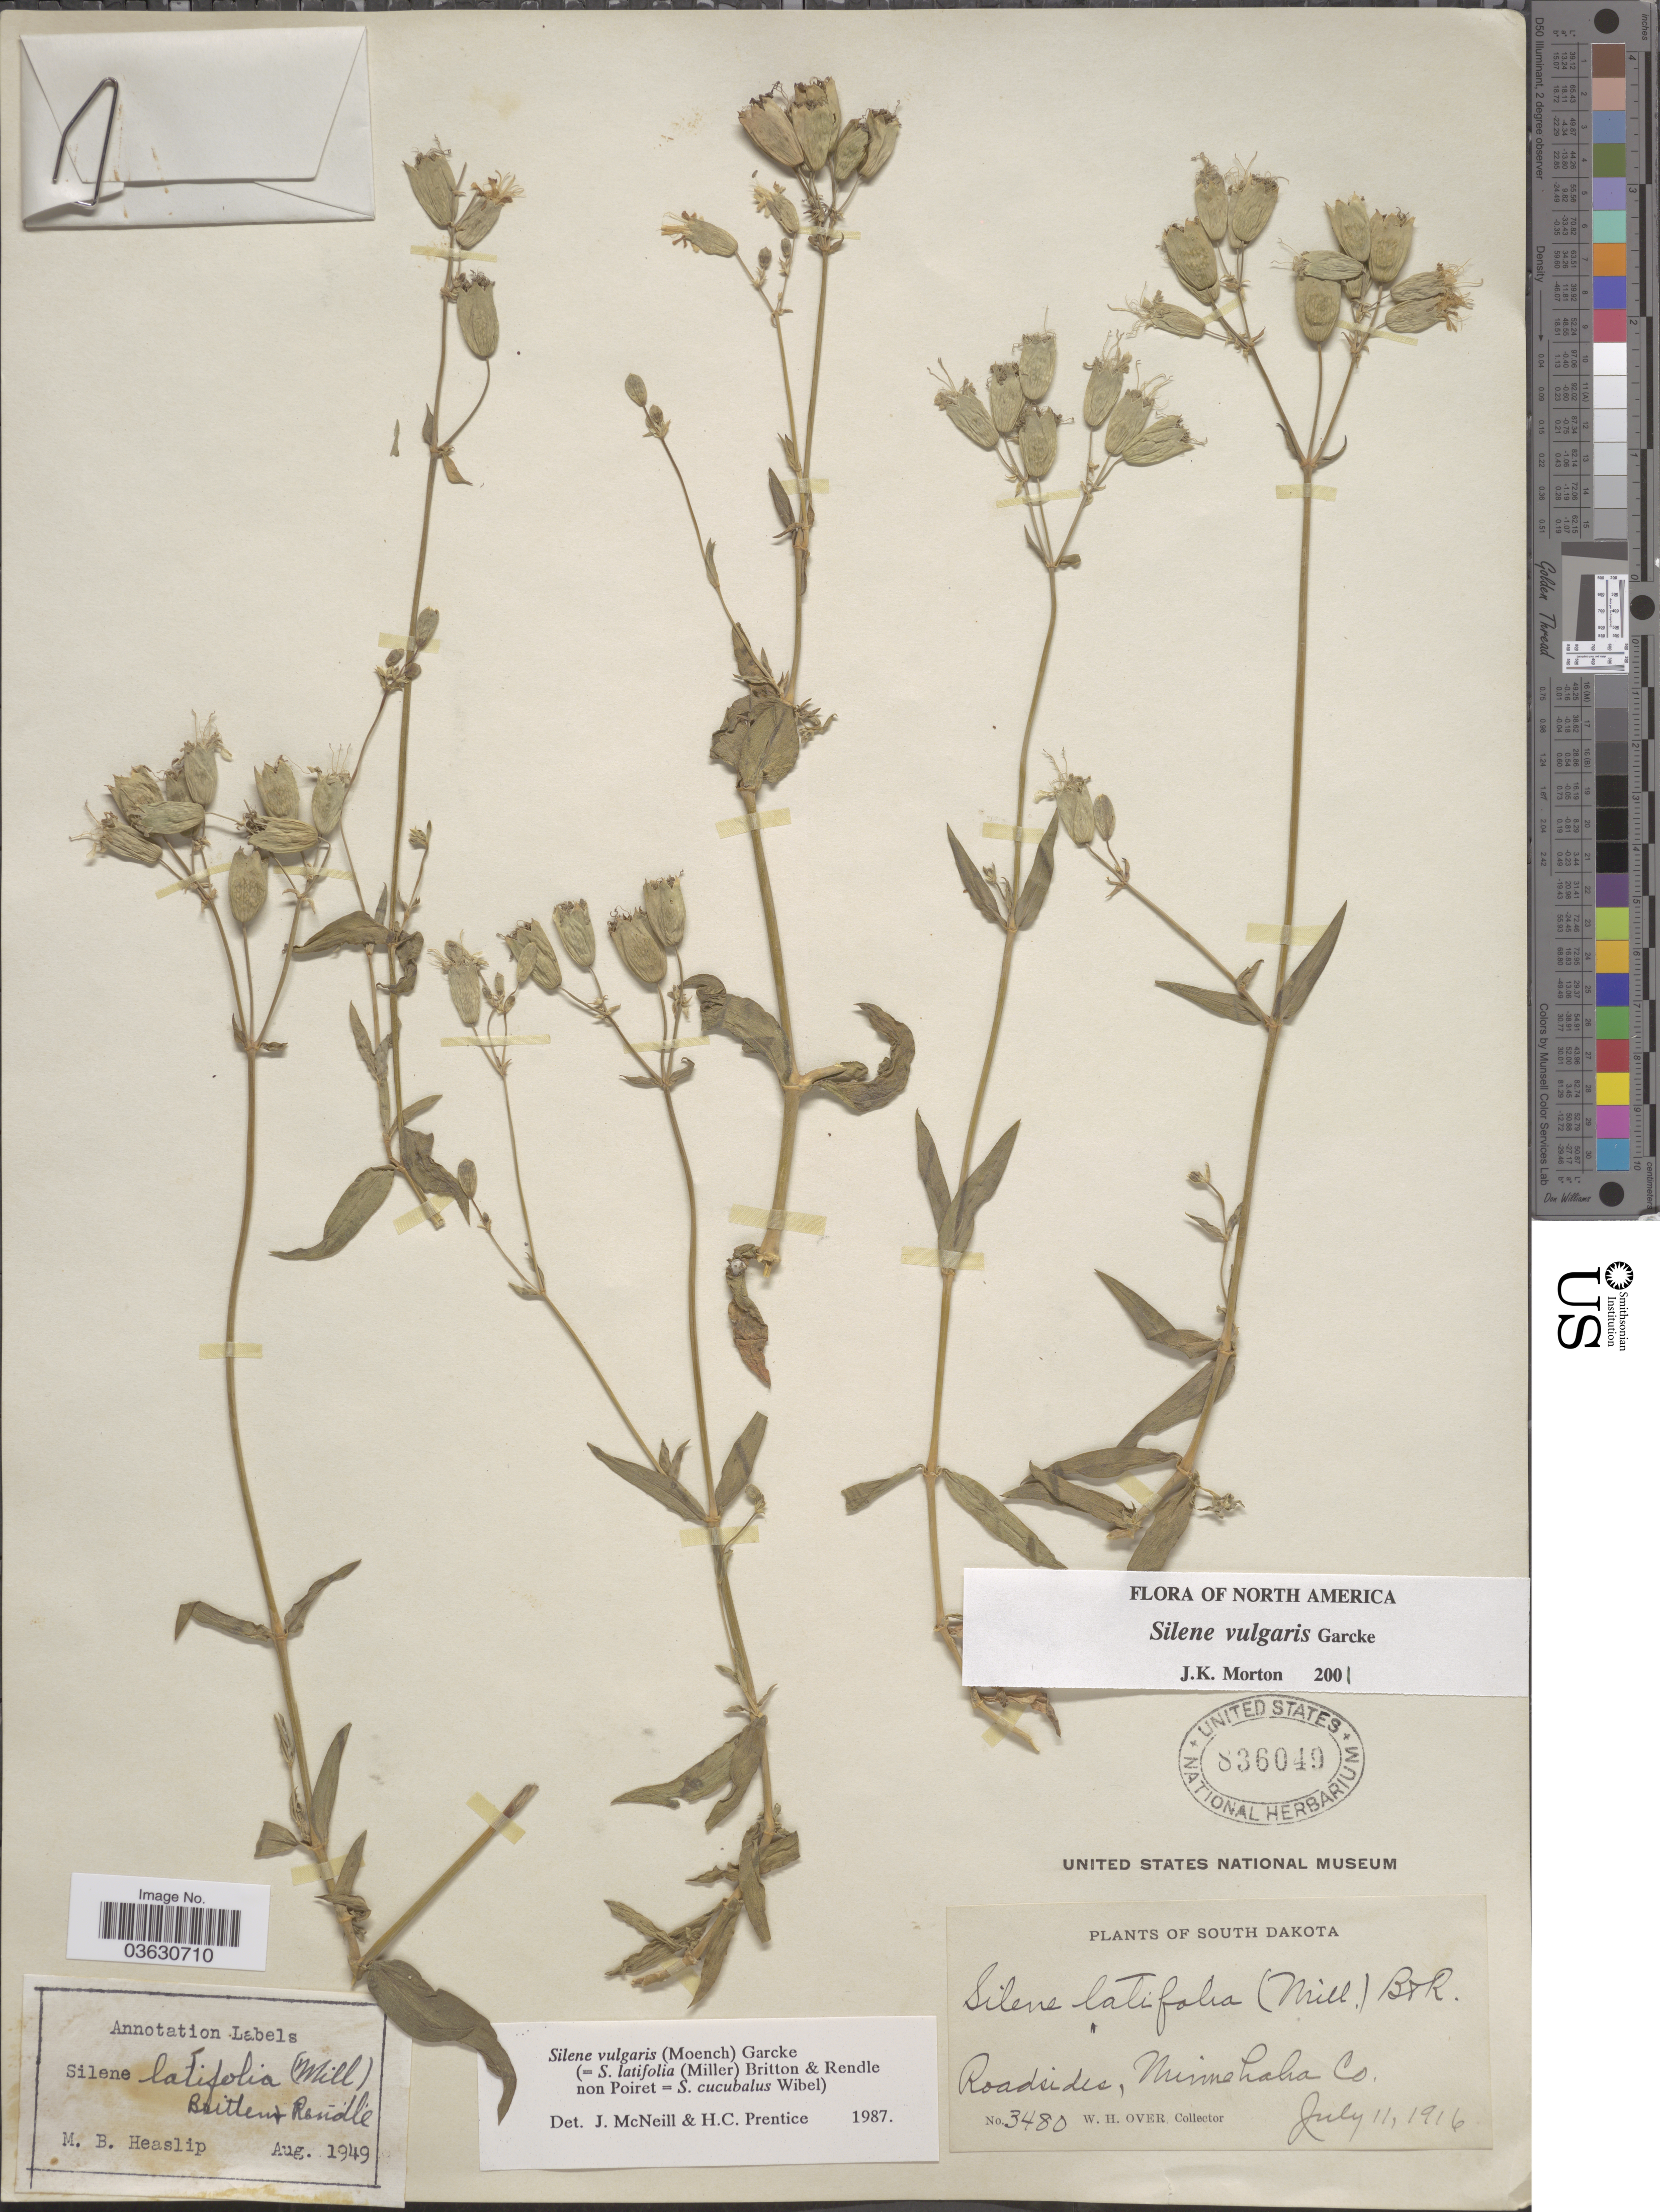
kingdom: Plantae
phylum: Tracheophyta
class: Magnoliopsida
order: Caryophyllales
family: Caryophyllaceae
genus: Silene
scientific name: Silene cucubalus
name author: L.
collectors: W. Over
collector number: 3480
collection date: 1916-07-11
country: United States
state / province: South Dakota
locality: Roadsides, Minnehaha Co.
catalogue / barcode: US 836049